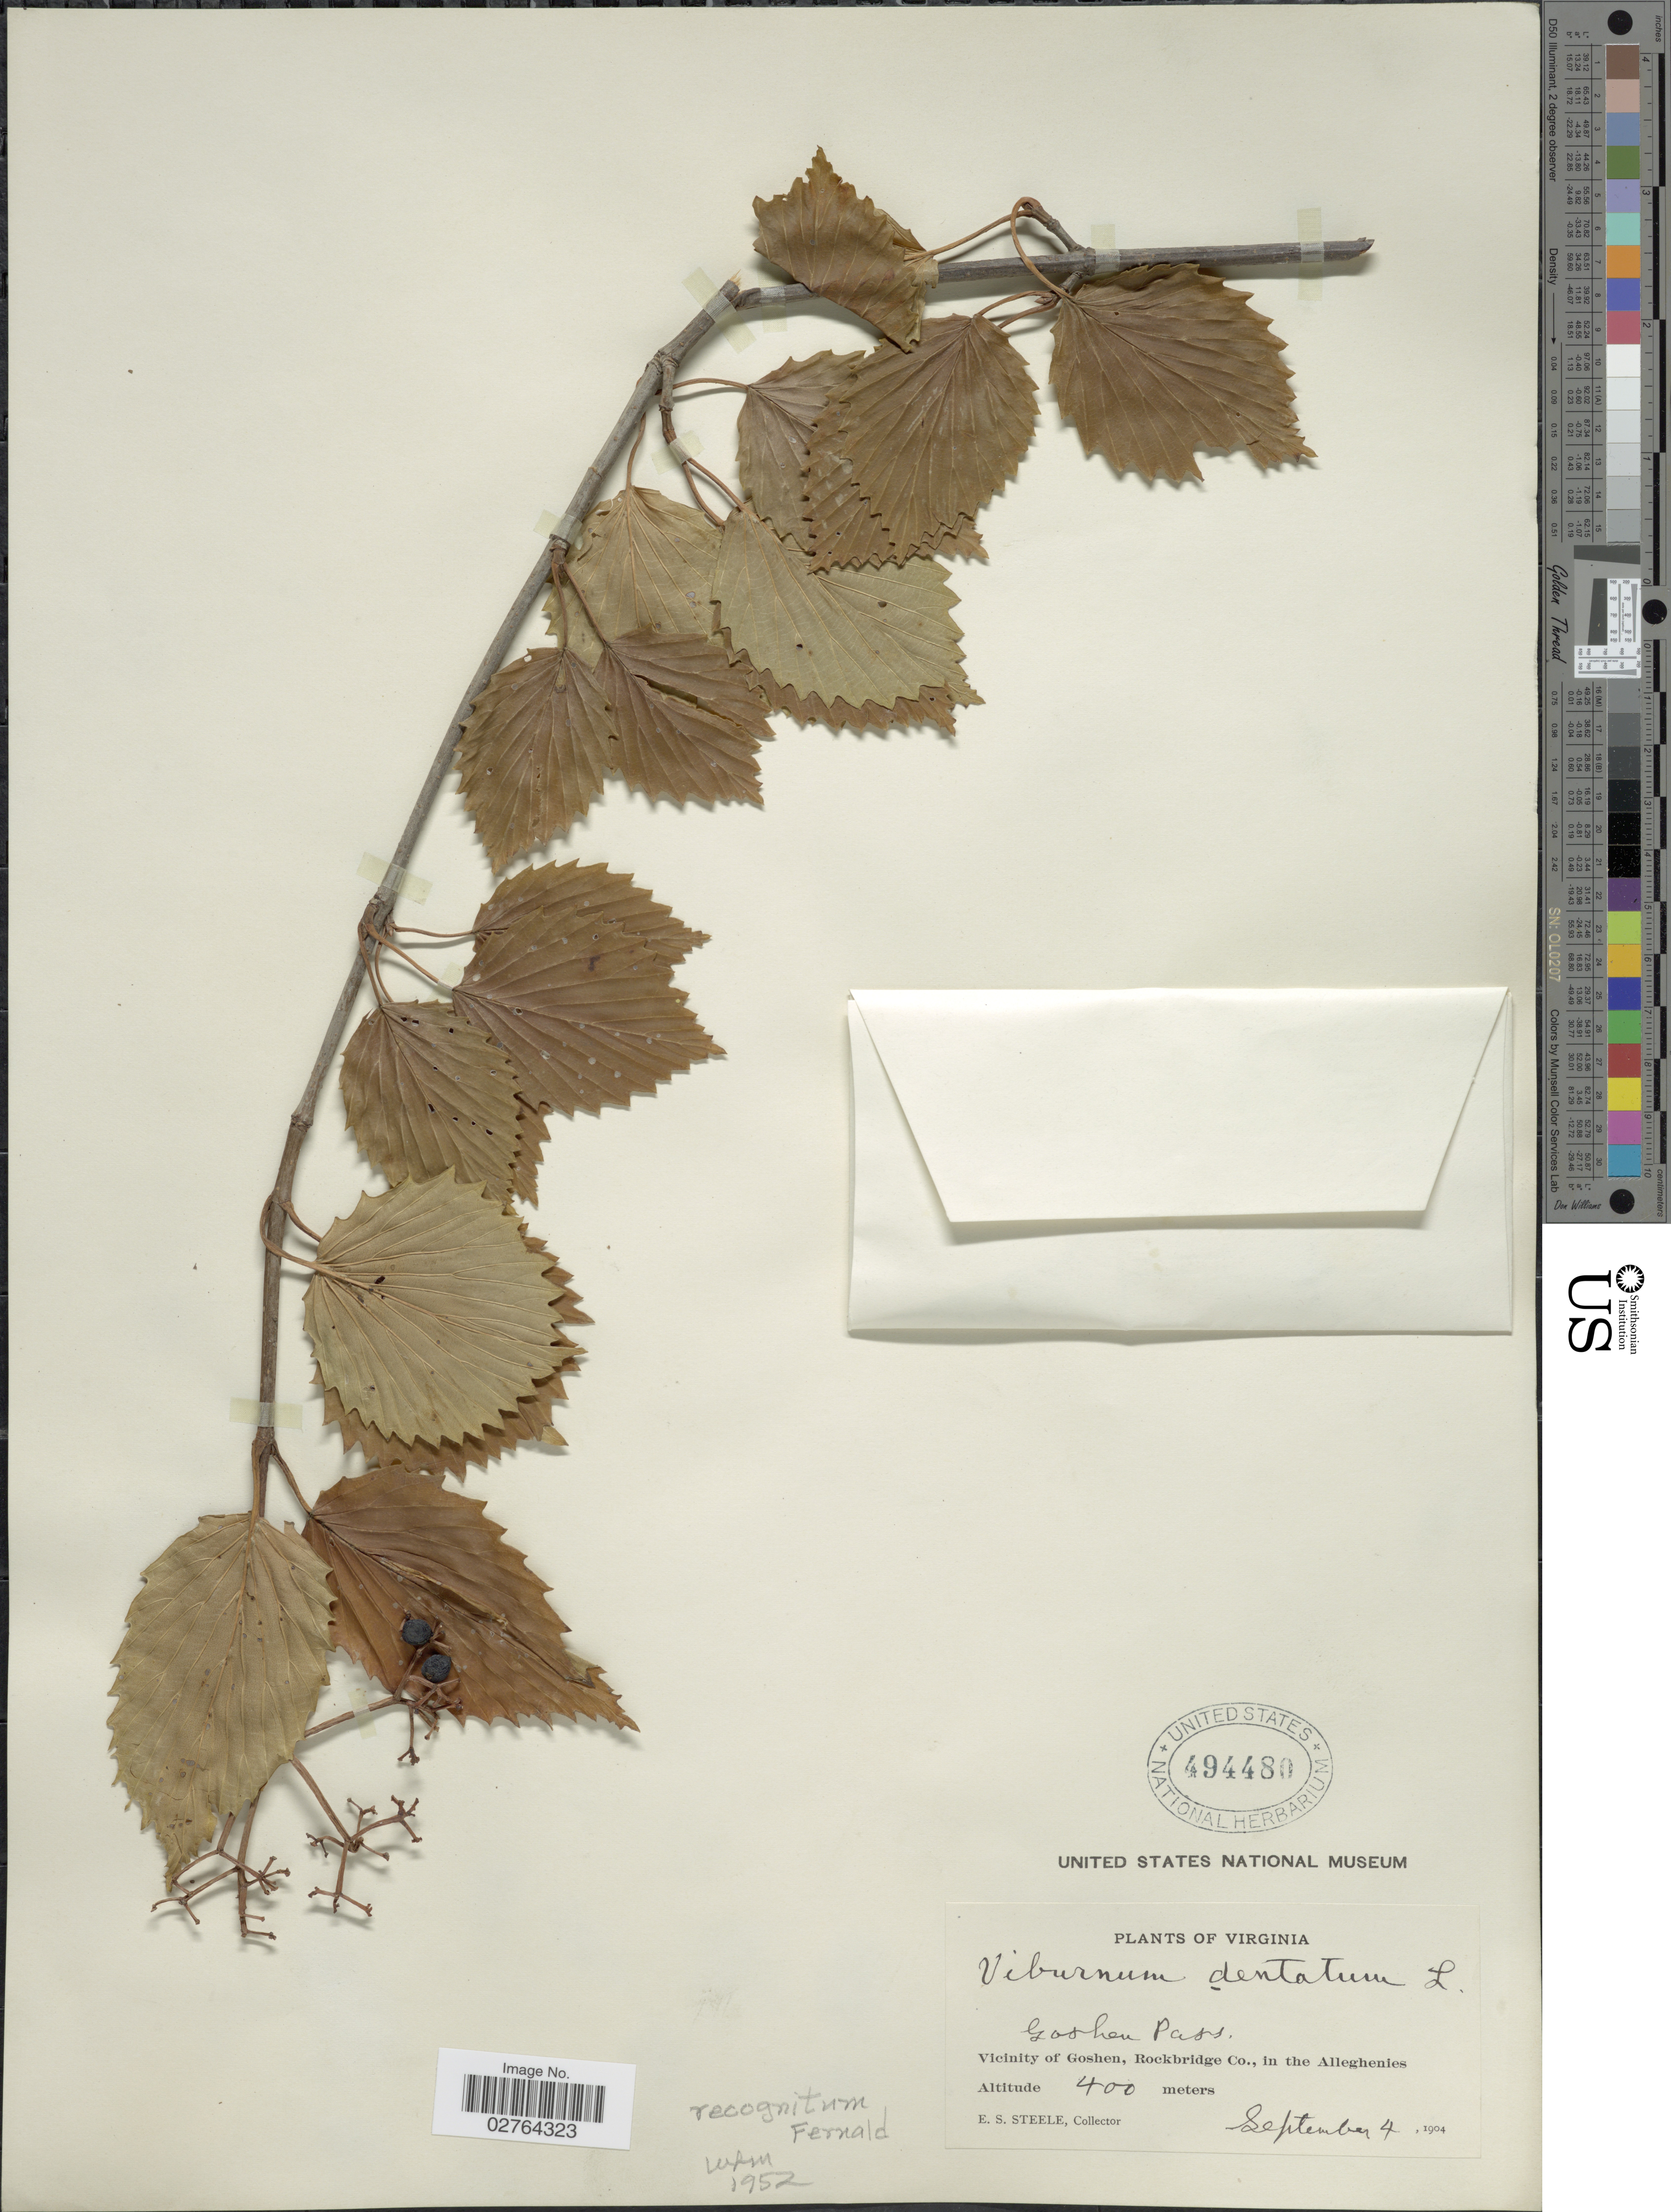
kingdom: Plantae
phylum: Tracheophyta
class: Magnoliopsida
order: Dipsacales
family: Viburnaceae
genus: Viburnum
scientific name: Viburnum recognitum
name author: Fernald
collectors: E. Steele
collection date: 1904-09-04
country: United States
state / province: Virginia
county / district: Rockbridge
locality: Goshen Pass. Vicinity of Goshen, in the Alleghenies.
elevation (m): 400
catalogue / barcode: US 494480